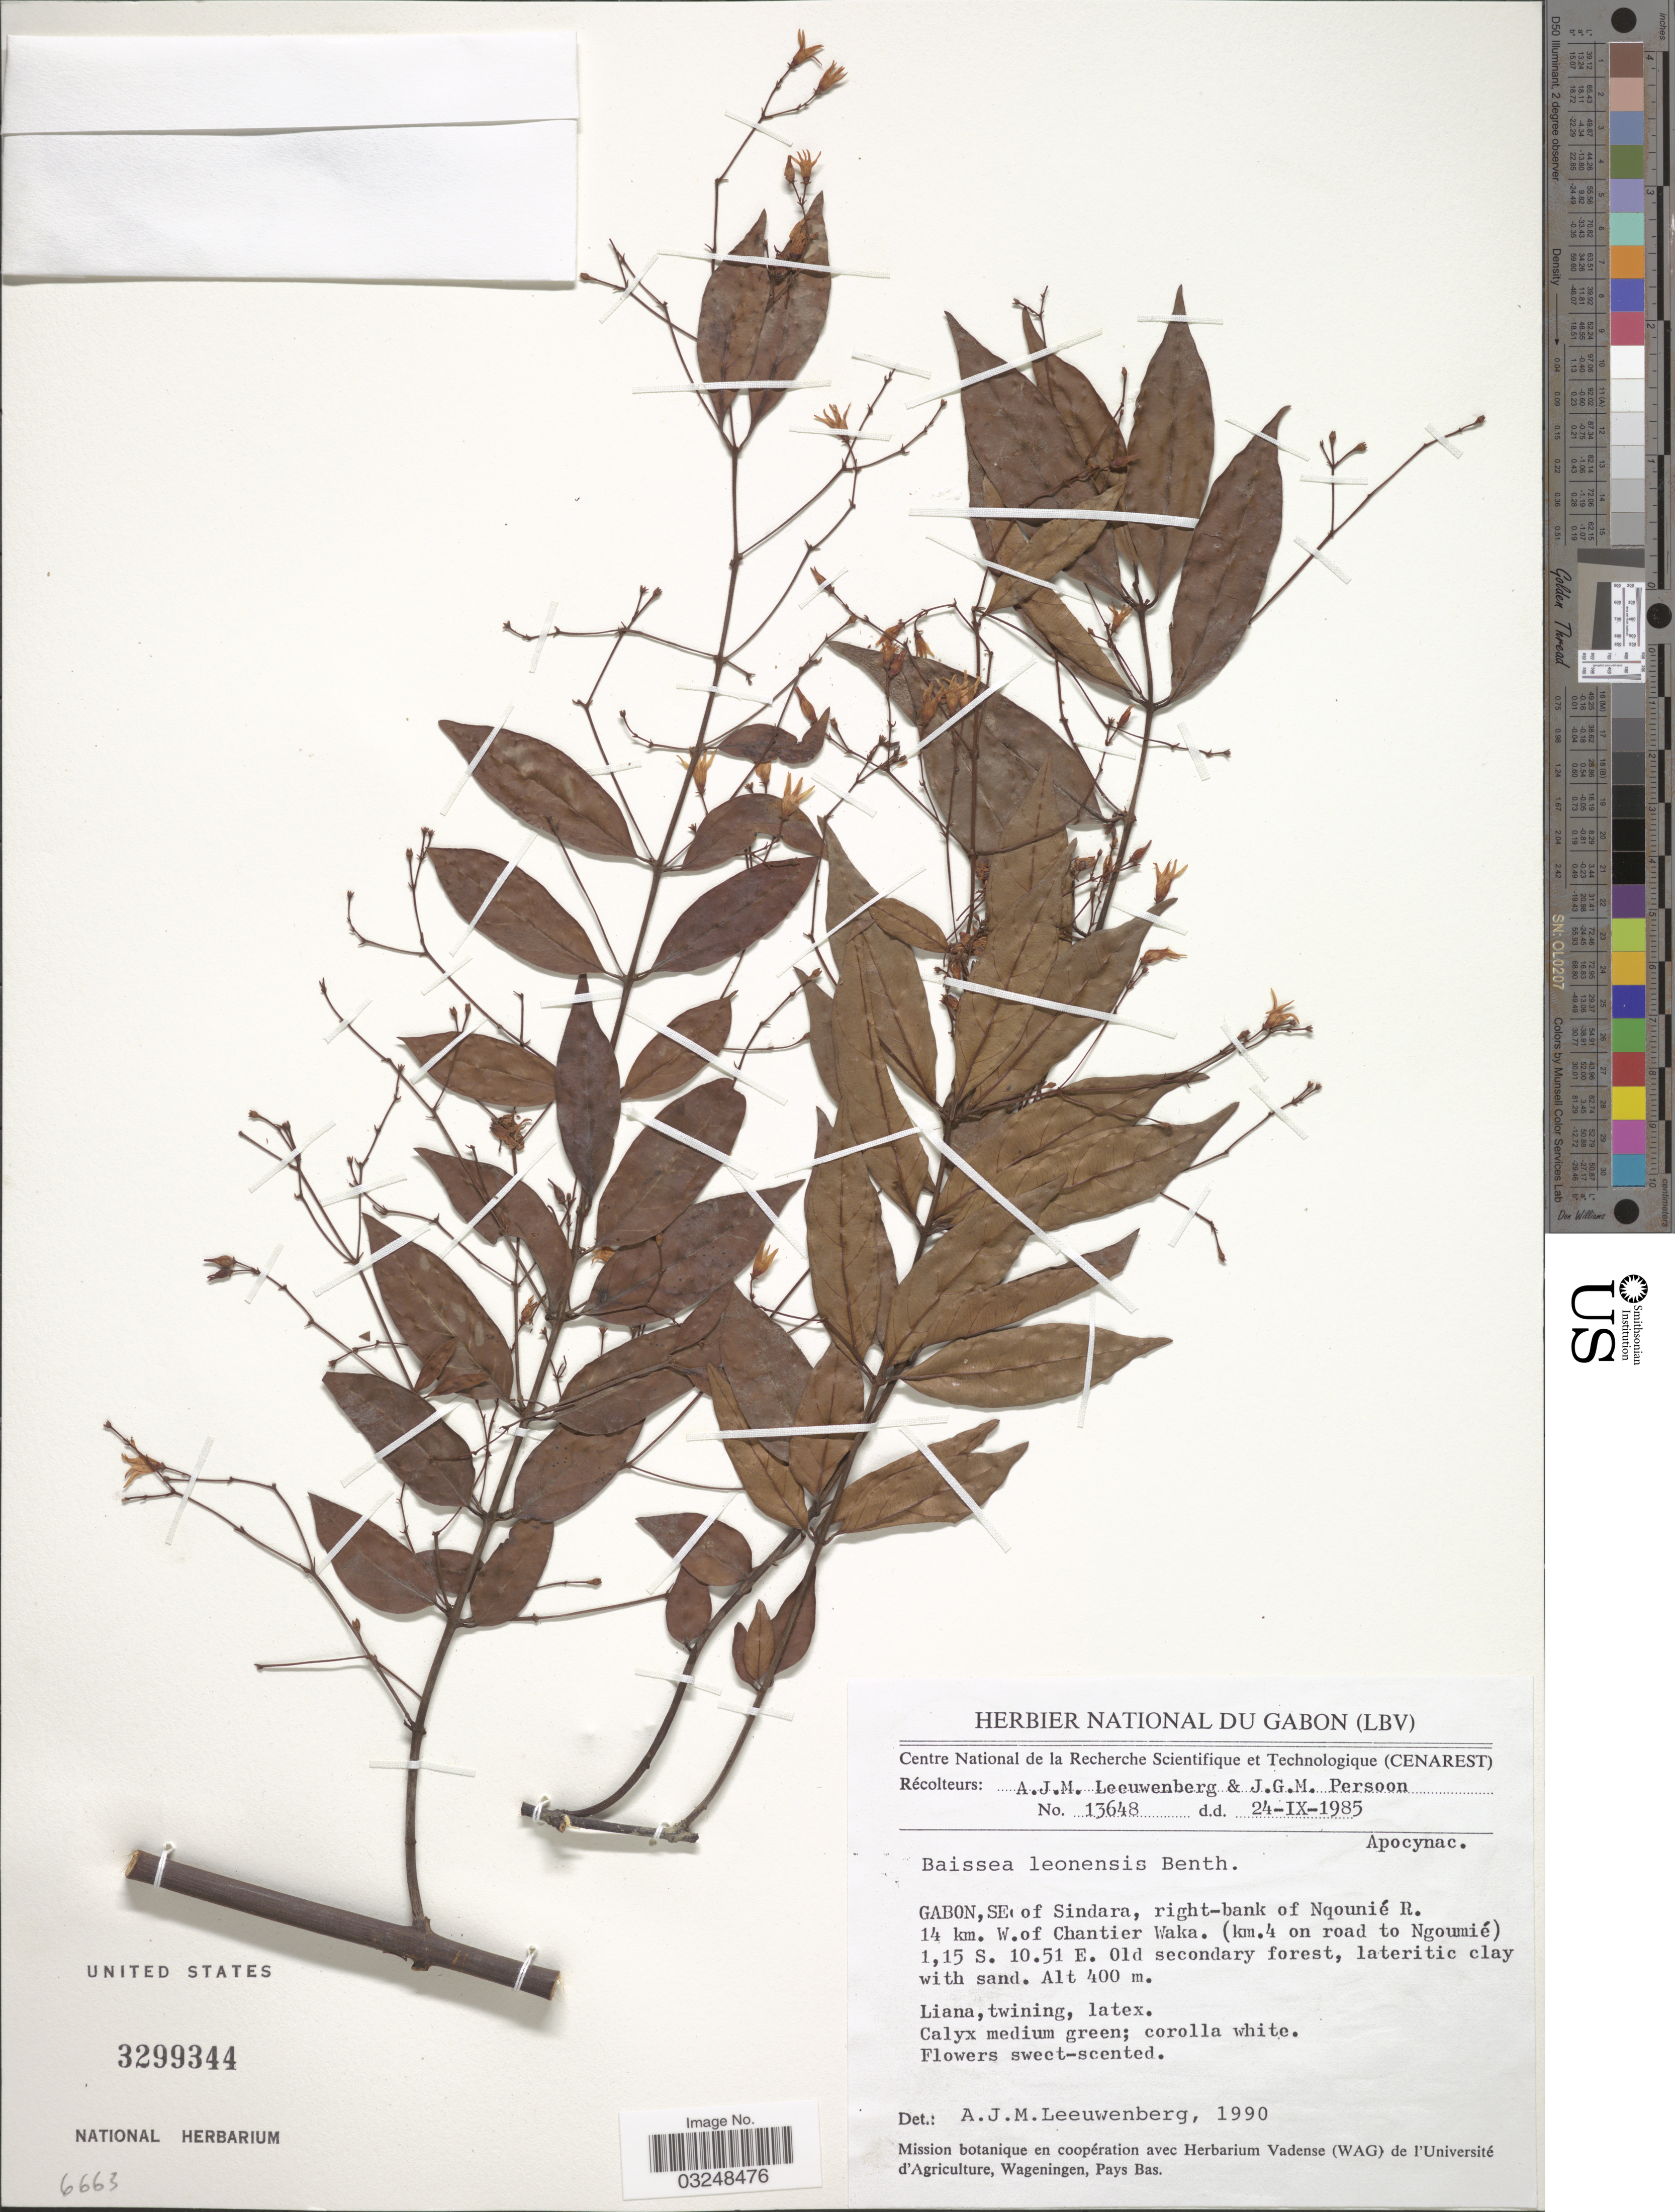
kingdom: Plantae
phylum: Tracheophyta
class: Magnoliopsida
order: Gentianales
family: Apocynaceae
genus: Baissea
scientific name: Baissea leonensis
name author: Benth.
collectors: A. J. M. Leeuwenberg & J. G. Persoon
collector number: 13648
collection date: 1985-09-24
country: Gabon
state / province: Ngounie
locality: Gabon, SE of Sindara, right-bank of Ngounié R., 14 km. W. of Chantier Waka (km. 4 on road to Ngoumié).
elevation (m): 400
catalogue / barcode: US 3299344